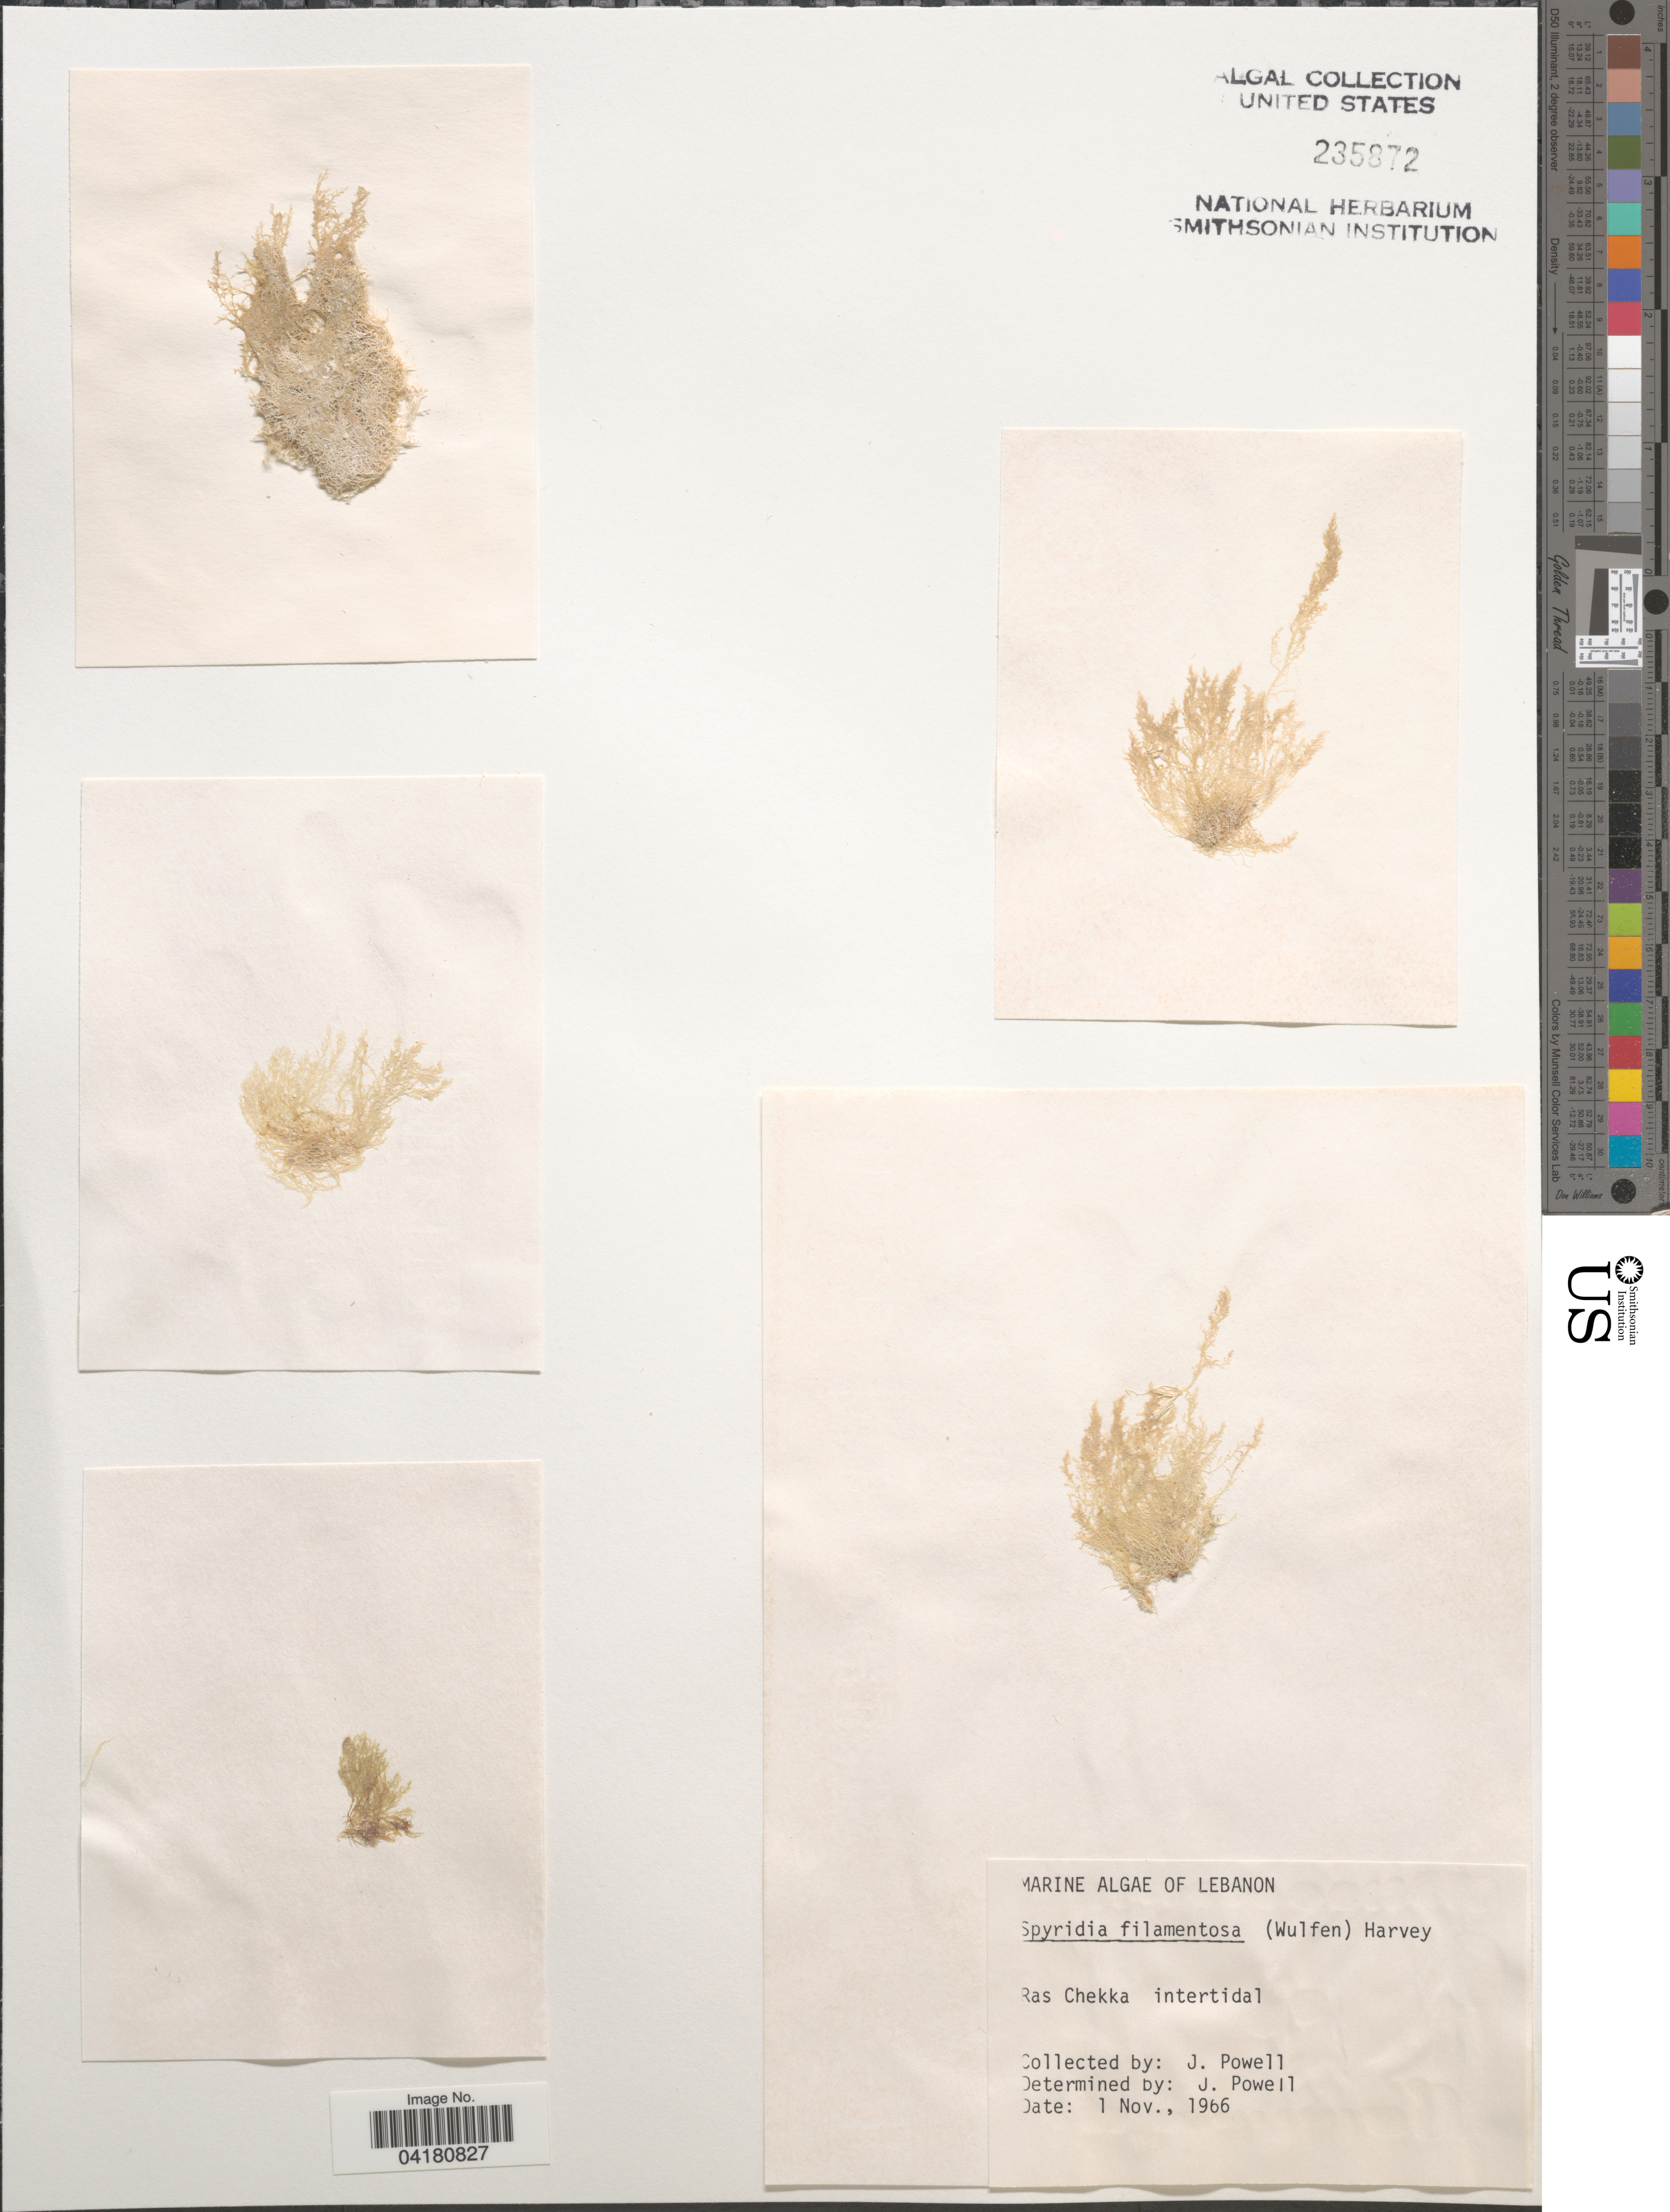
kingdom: Plantae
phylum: Rhodophyta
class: Florideophyceae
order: Ceramiales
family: Spyridiaceae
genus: Spyridia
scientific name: Spyridia filamentosa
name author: (Wulfen) Harv.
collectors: J. Powell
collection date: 1966-11-01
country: Lebanon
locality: Ras Chekka intertidal.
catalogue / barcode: US 235872